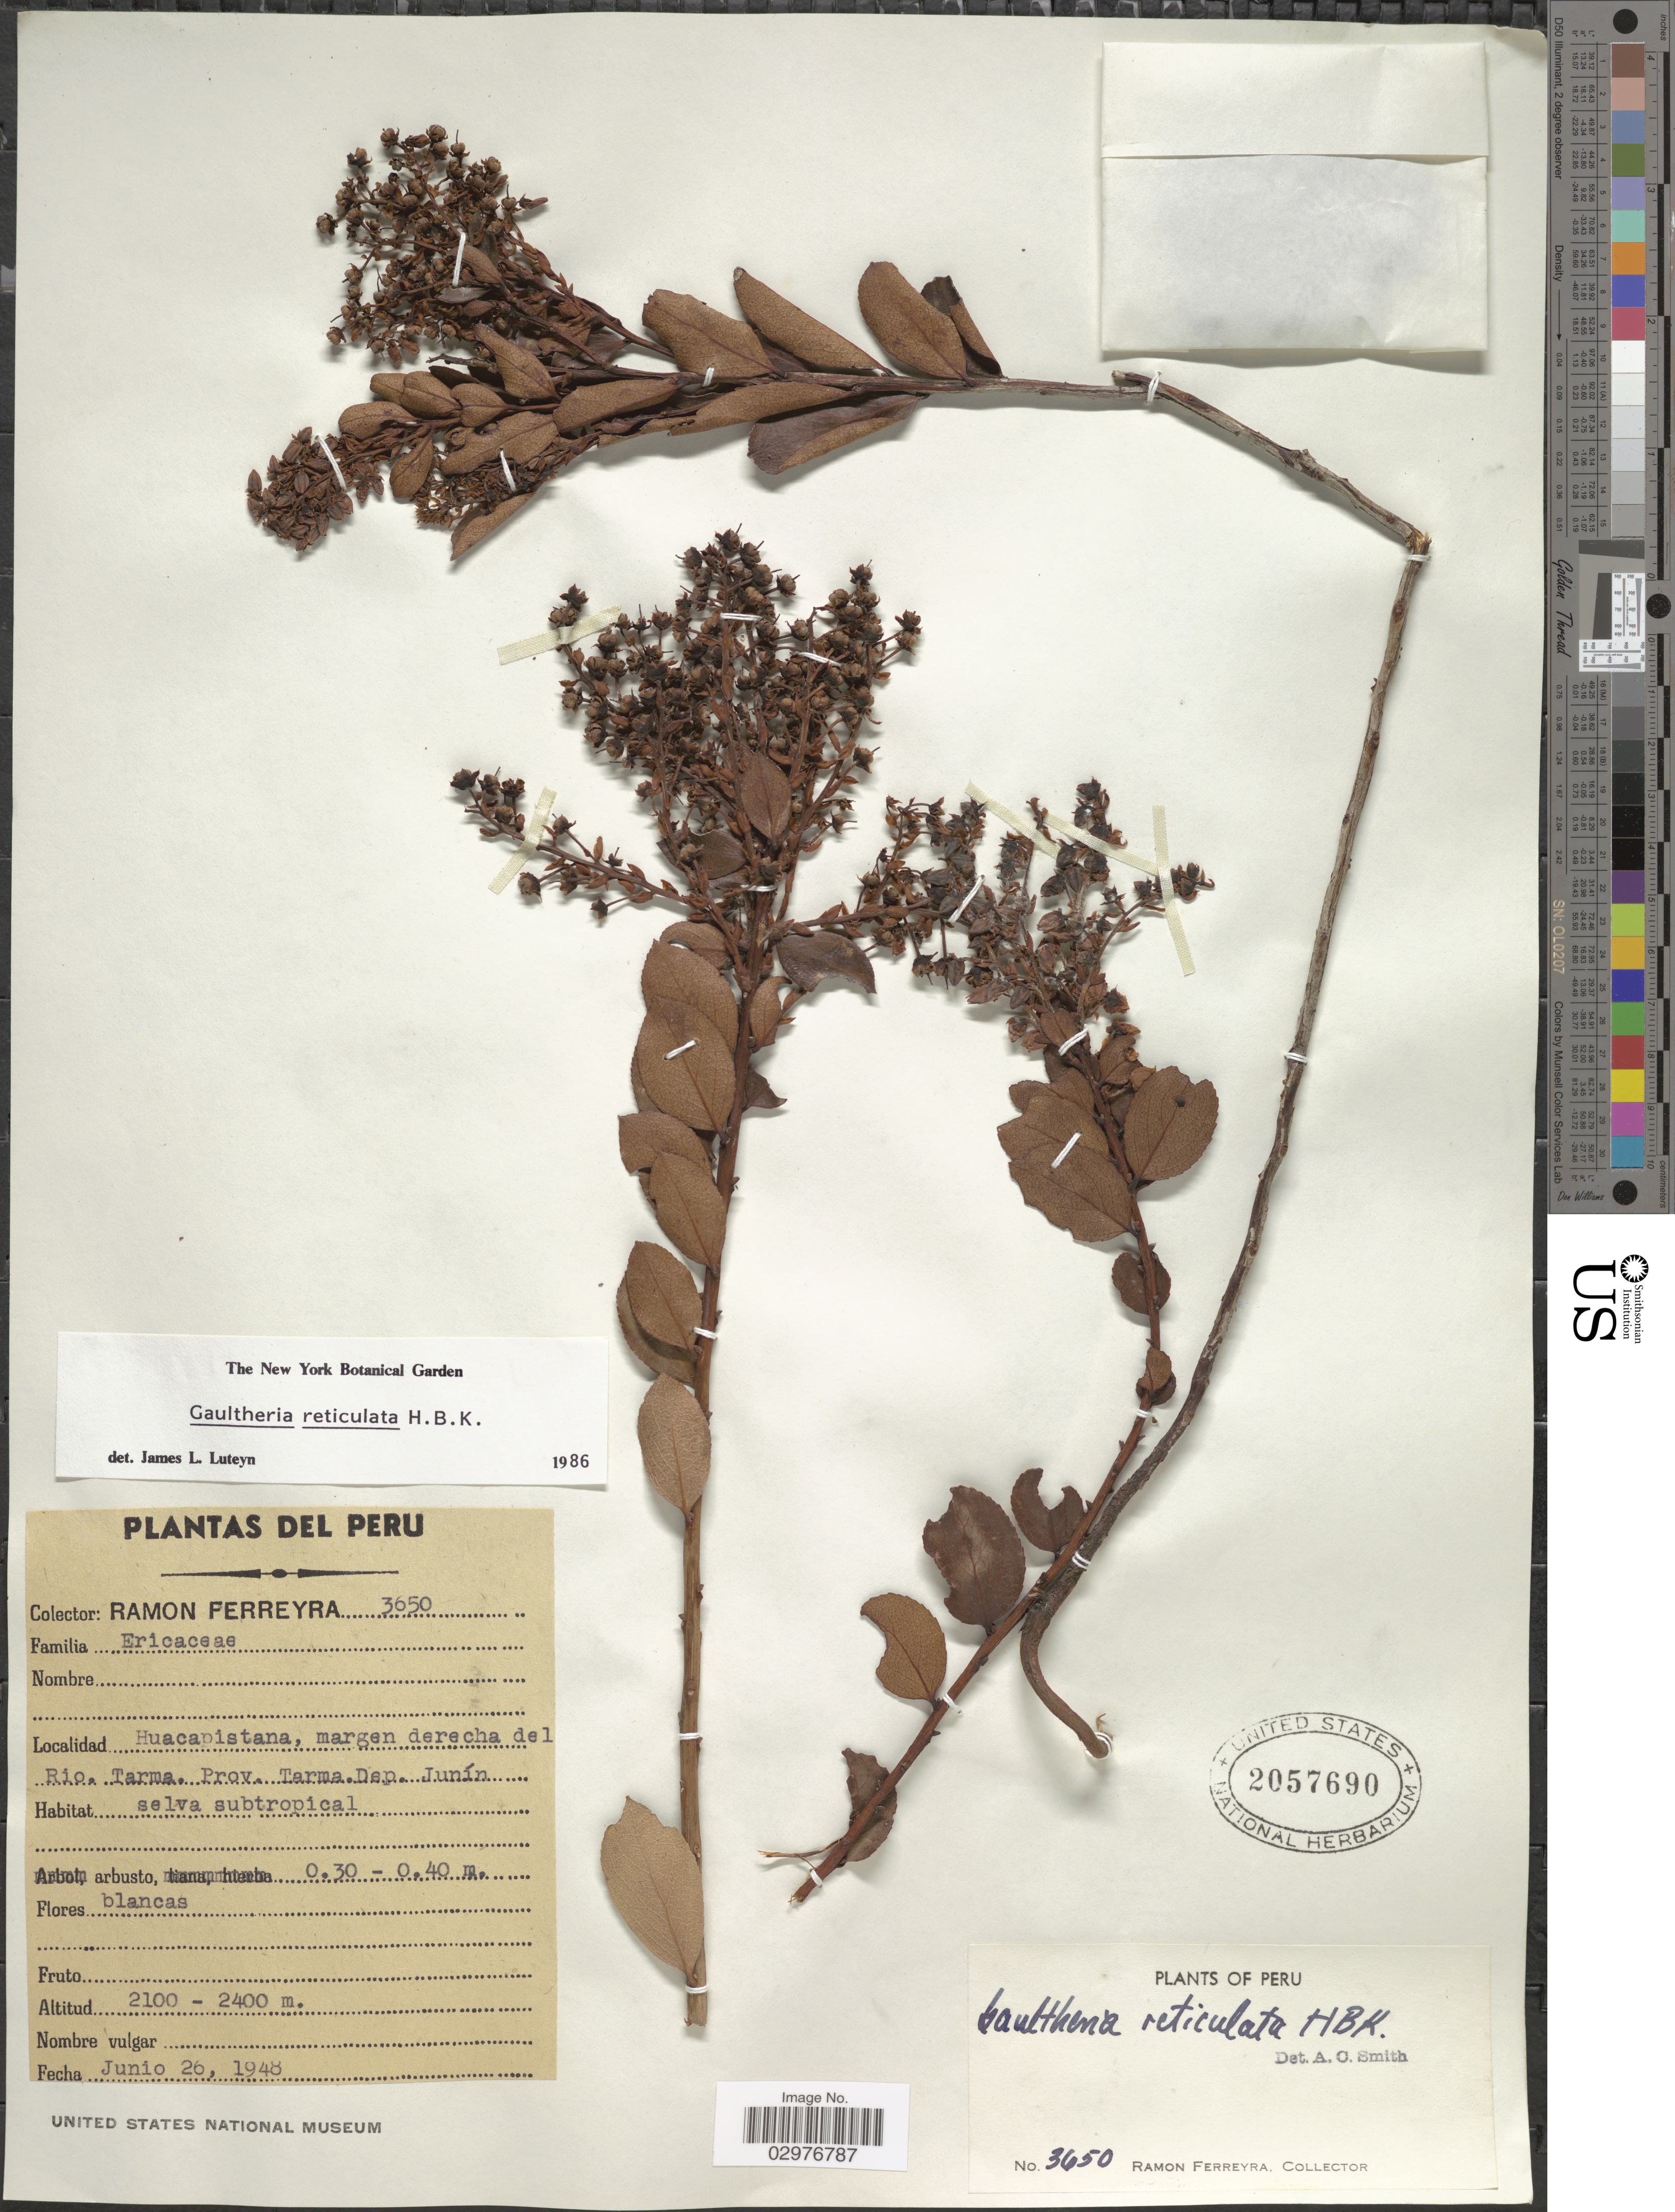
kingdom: Plantae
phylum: Tracheophyta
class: Magnoliopsida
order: Ericales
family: Ericaceae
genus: Gaultheria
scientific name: Gaultheria reticulata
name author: Kunth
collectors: R. A. Ferreyra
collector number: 3650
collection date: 1948-06-26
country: Peru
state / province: Junín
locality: Huacapistana, margen derecha del Rio Tarma. Prov. Tarma. Dep. Junín.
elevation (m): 2100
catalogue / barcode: US 2057690